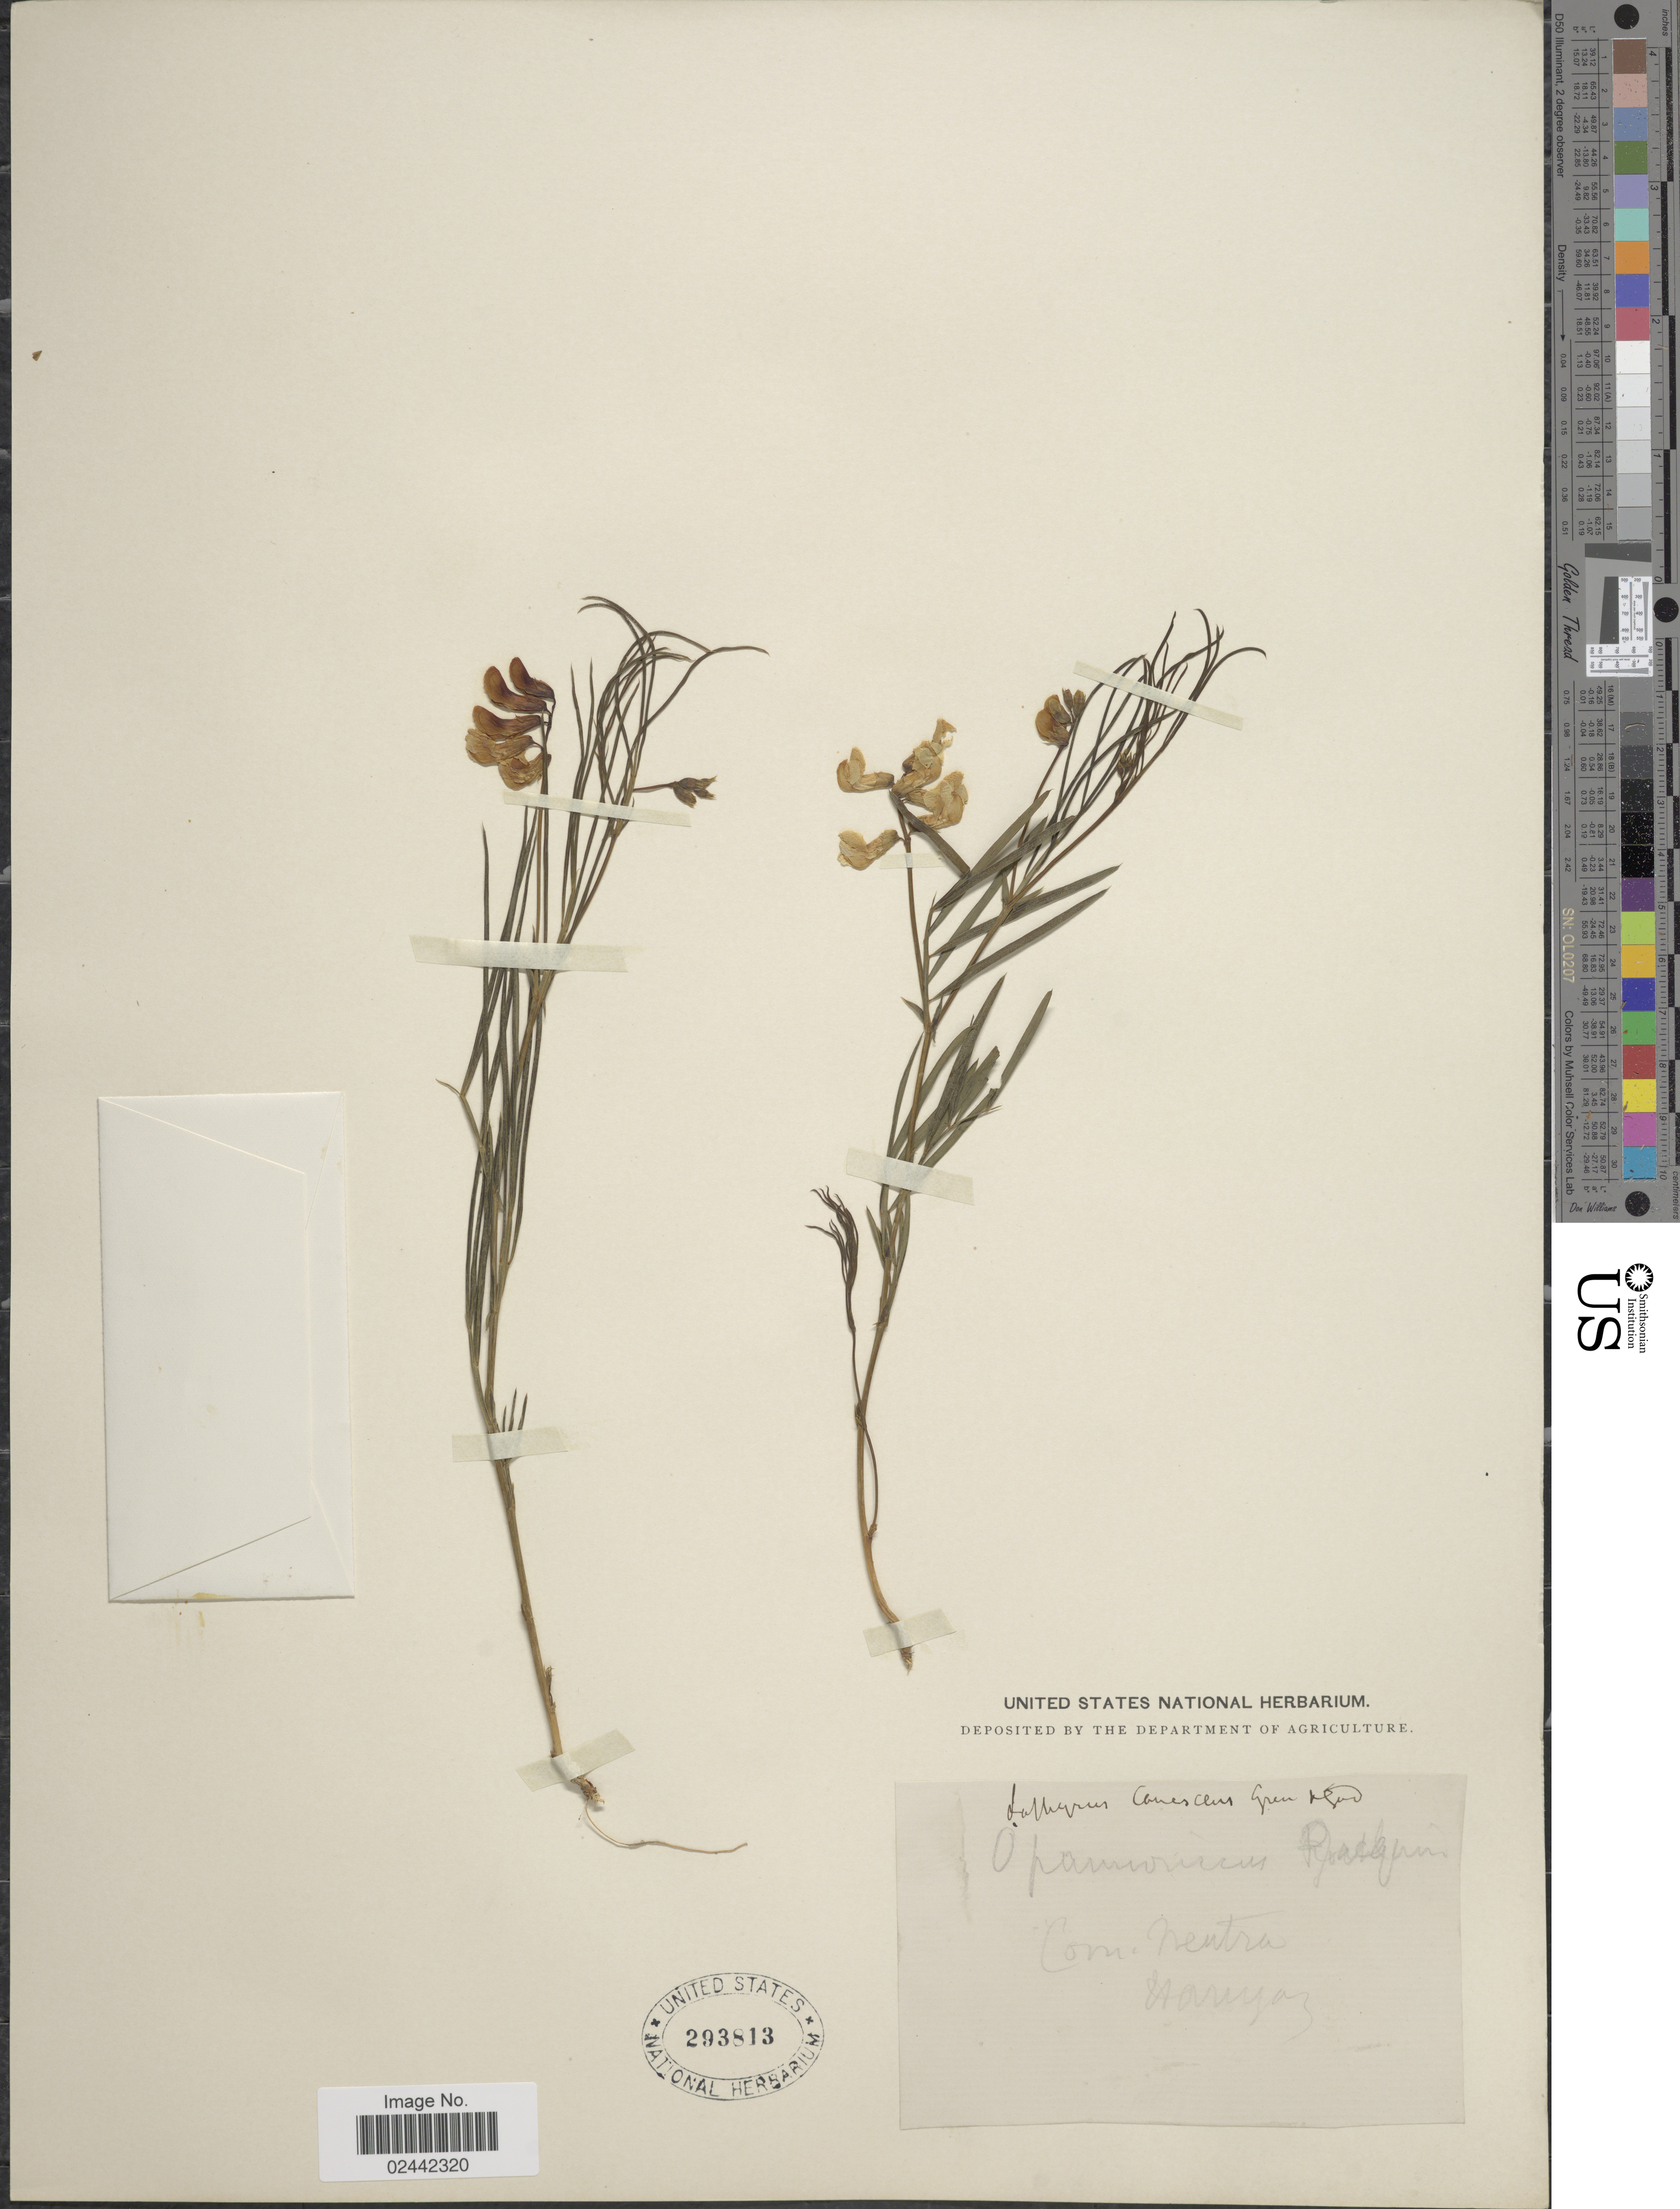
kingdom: Plantae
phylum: Tracheophyta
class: Magnoliopsida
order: Fabales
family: Fabaceae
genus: Lathyrus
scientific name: Lathyrus filiformis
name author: (Lam.) Gay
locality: Com. Neutra Maruaz. [interpreted] [unsure placement]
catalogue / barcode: US 293813